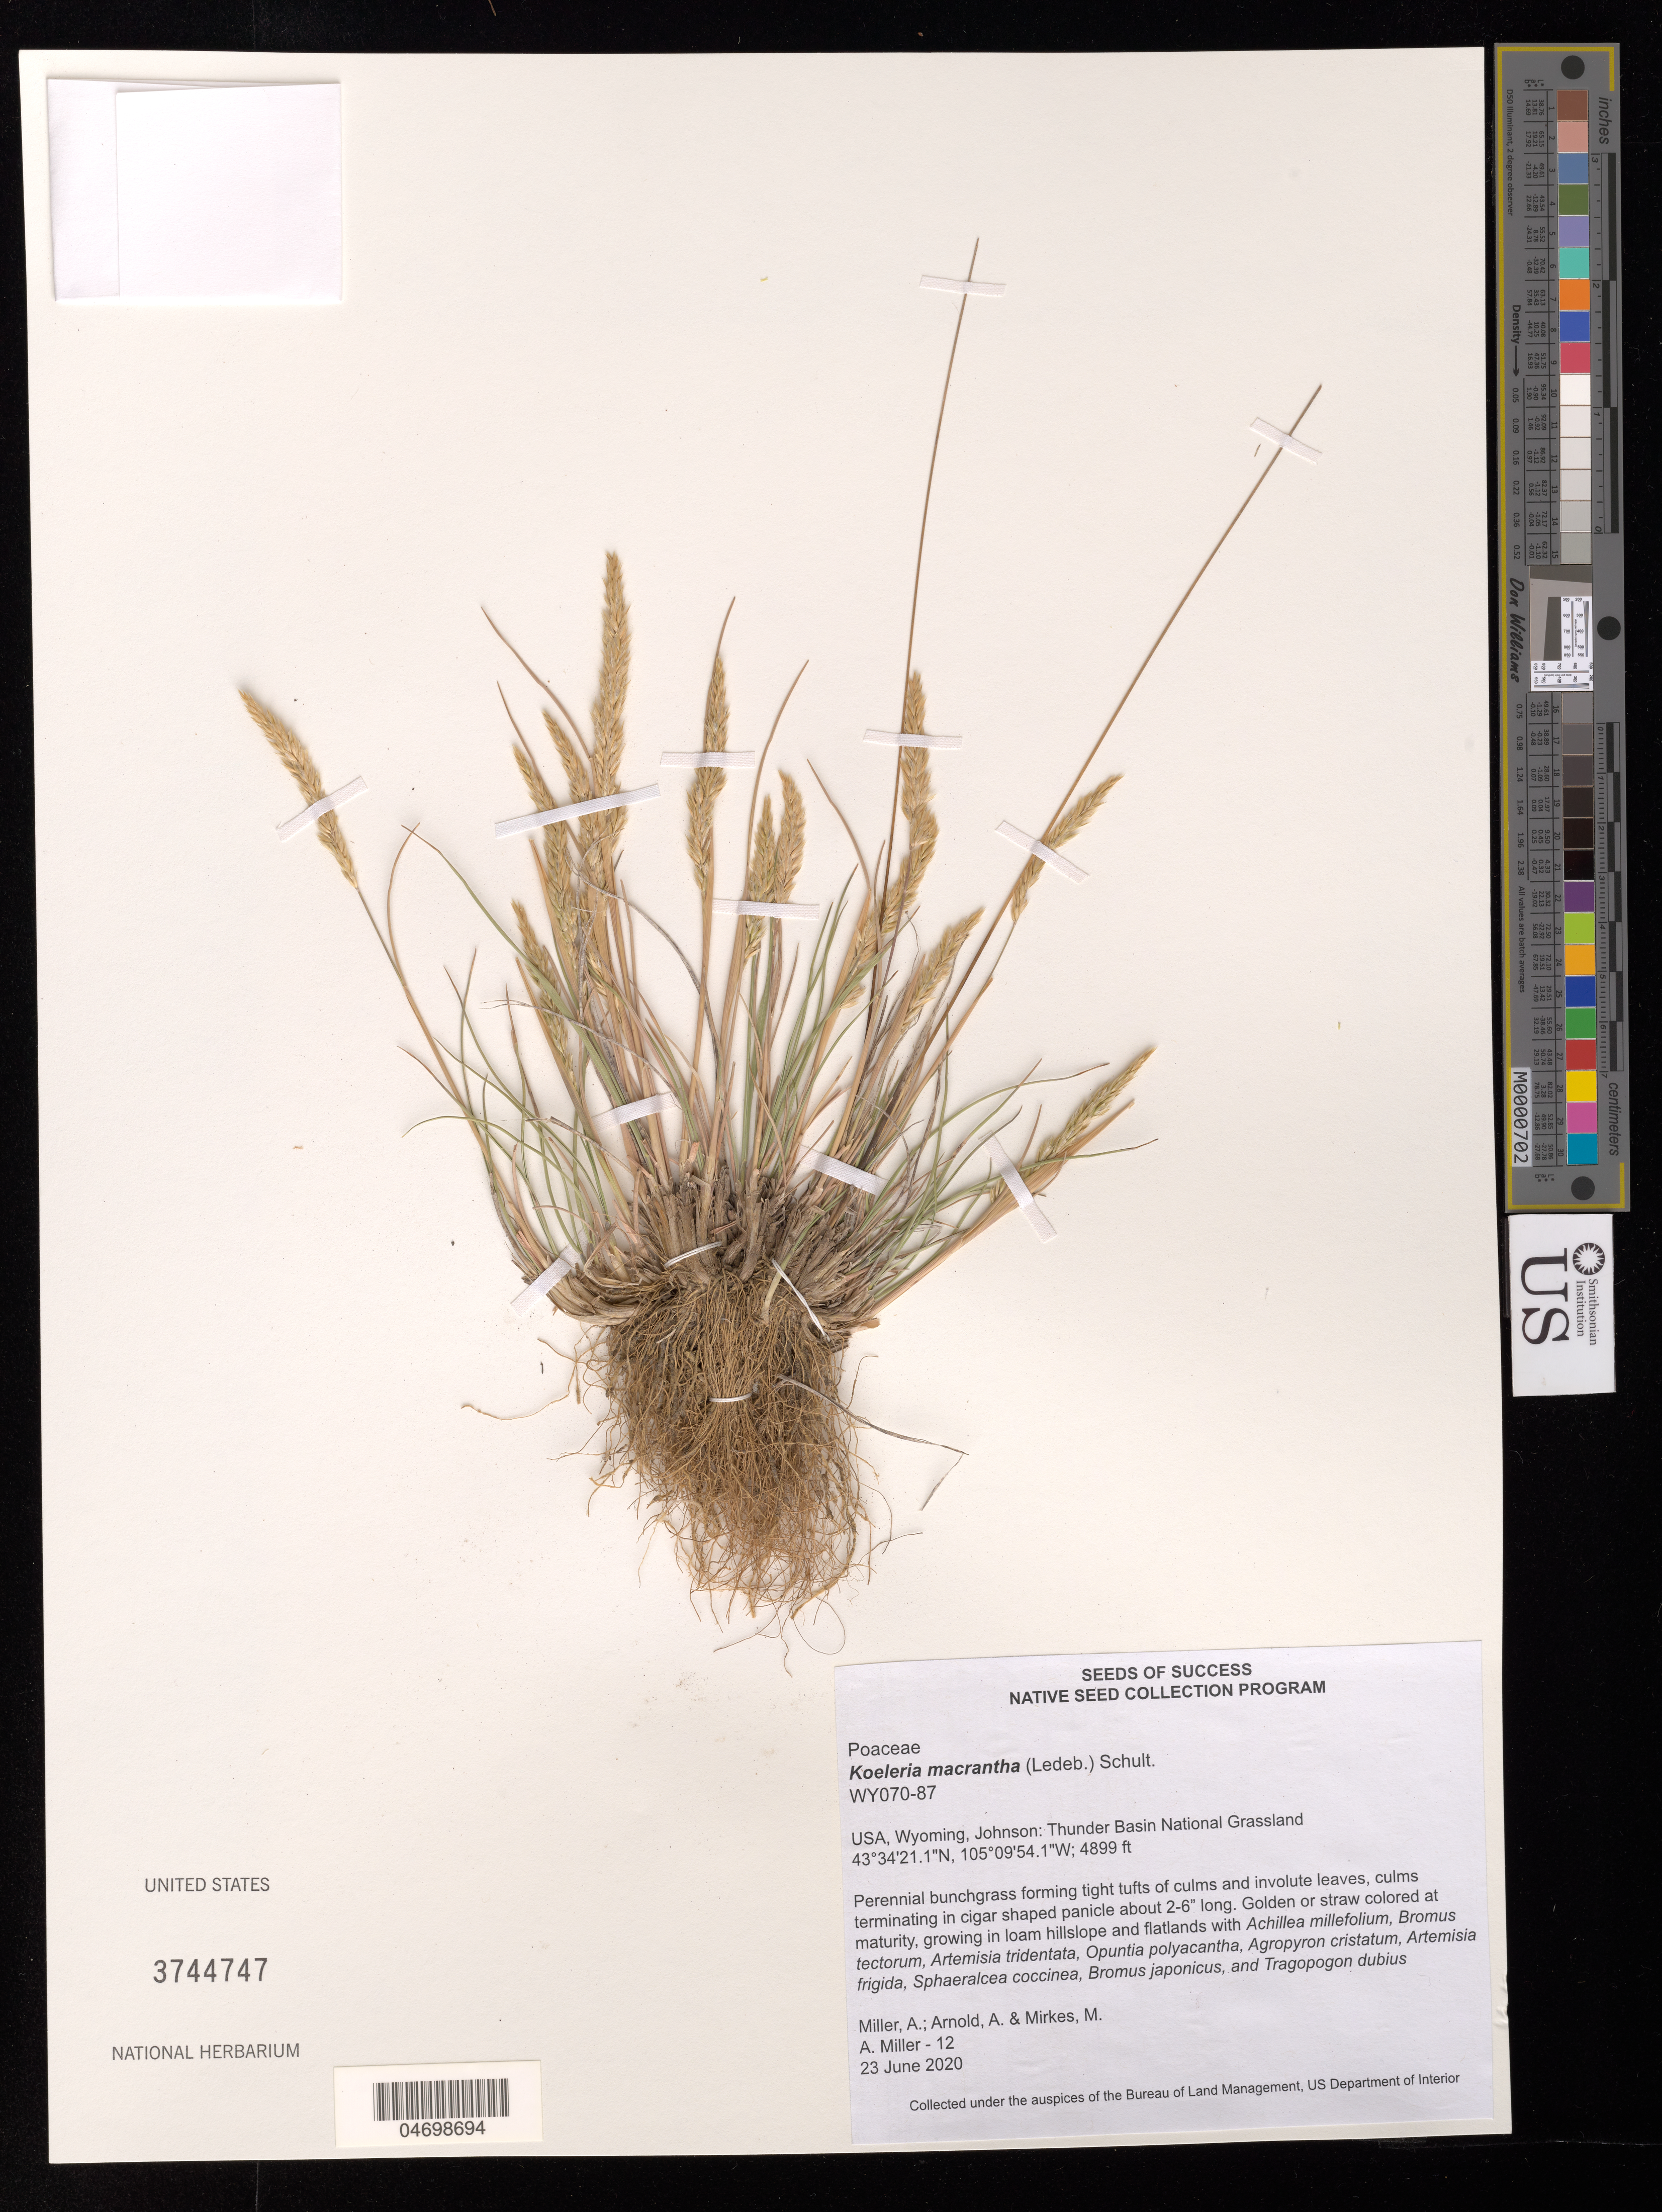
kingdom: Plantae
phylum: Tracheophyta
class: Liliopsida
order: Poales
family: Poaceae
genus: Koeleria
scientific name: Koeleria macrantha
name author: (Ledeb.) Schult.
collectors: A. Miller, A. Arnold & M. Mirkes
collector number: WY070-87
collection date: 2020-06-23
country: United States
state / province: Wyoming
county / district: Johnson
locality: Thunder Basin National Grassland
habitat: Hillslope and flatlands, loam soil. With Achillea millefolium, Artemisia frigida, Bromus tectorum, etc.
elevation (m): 1493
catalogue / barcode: US 3744747